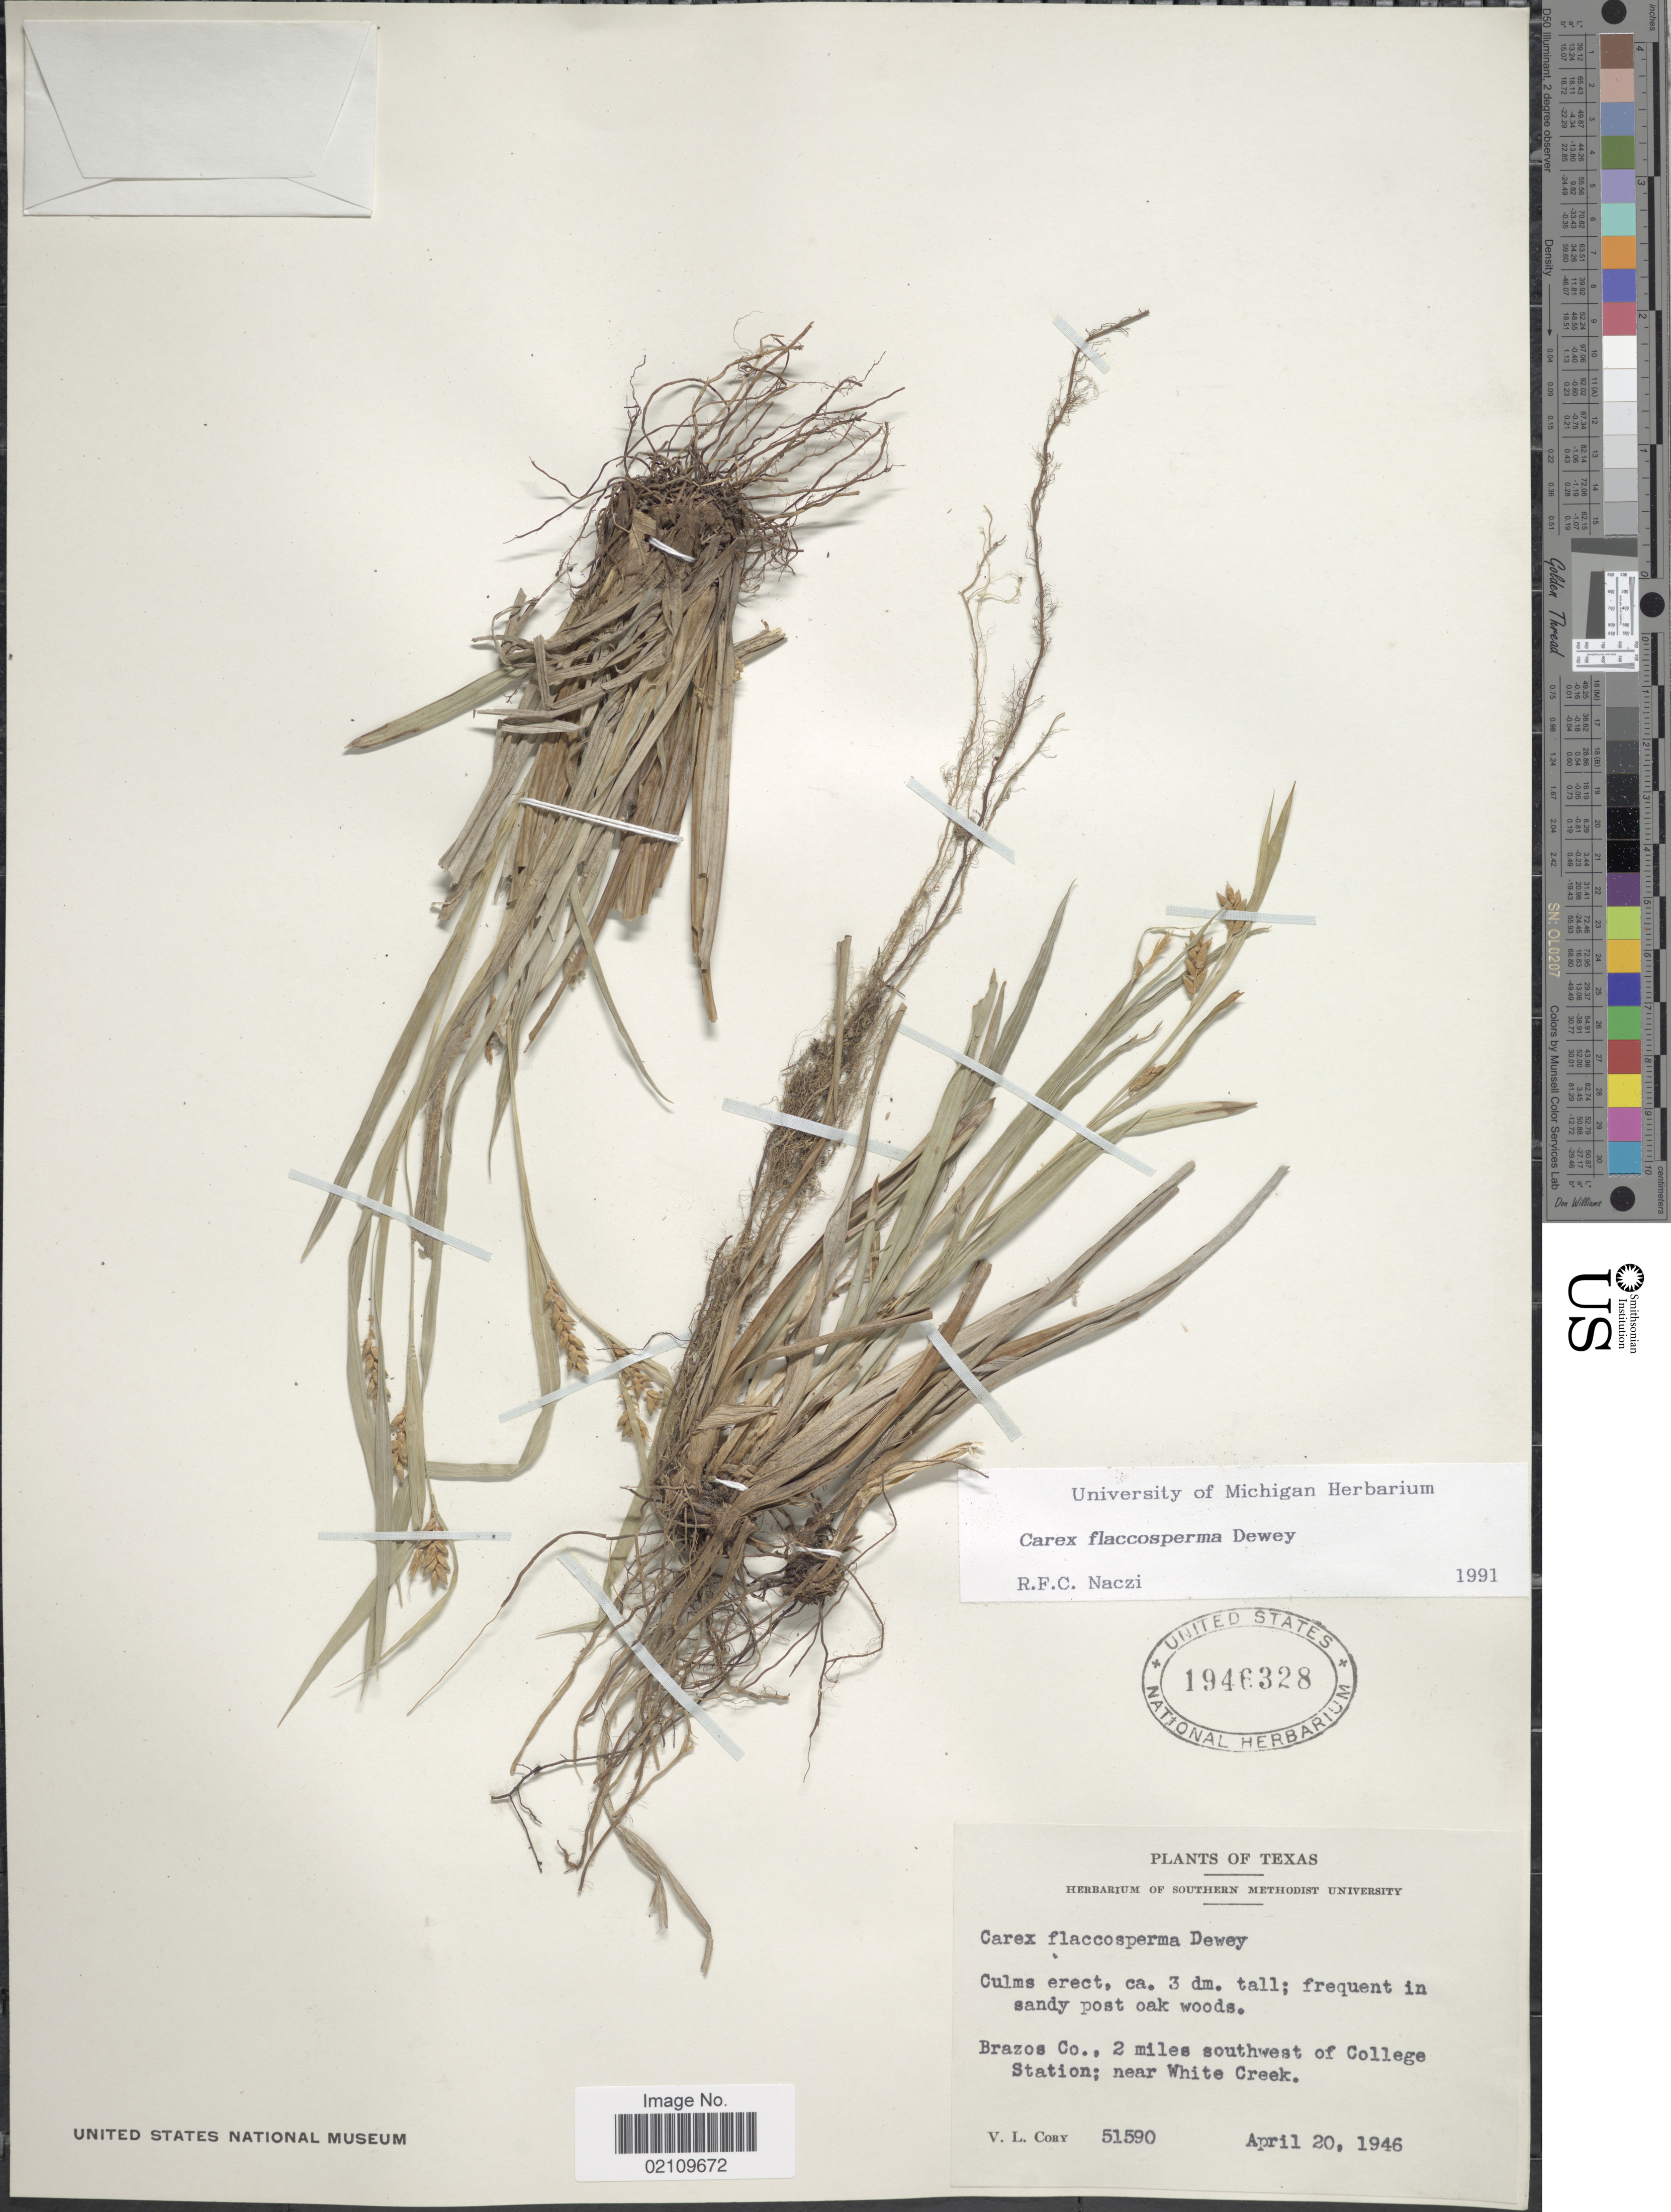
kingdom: Plantae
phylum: Tracheophyta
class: Liliopsida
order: Poales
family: Cyperaceae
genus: Carex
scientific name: Carex flaccosperma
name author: Dewey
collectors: V. Cory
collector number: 51590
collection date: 1946-04-20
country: United States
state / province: Texas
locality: Brazos Co., 2 miles southwest of College Station; near White Creek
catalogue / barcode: US 1946328